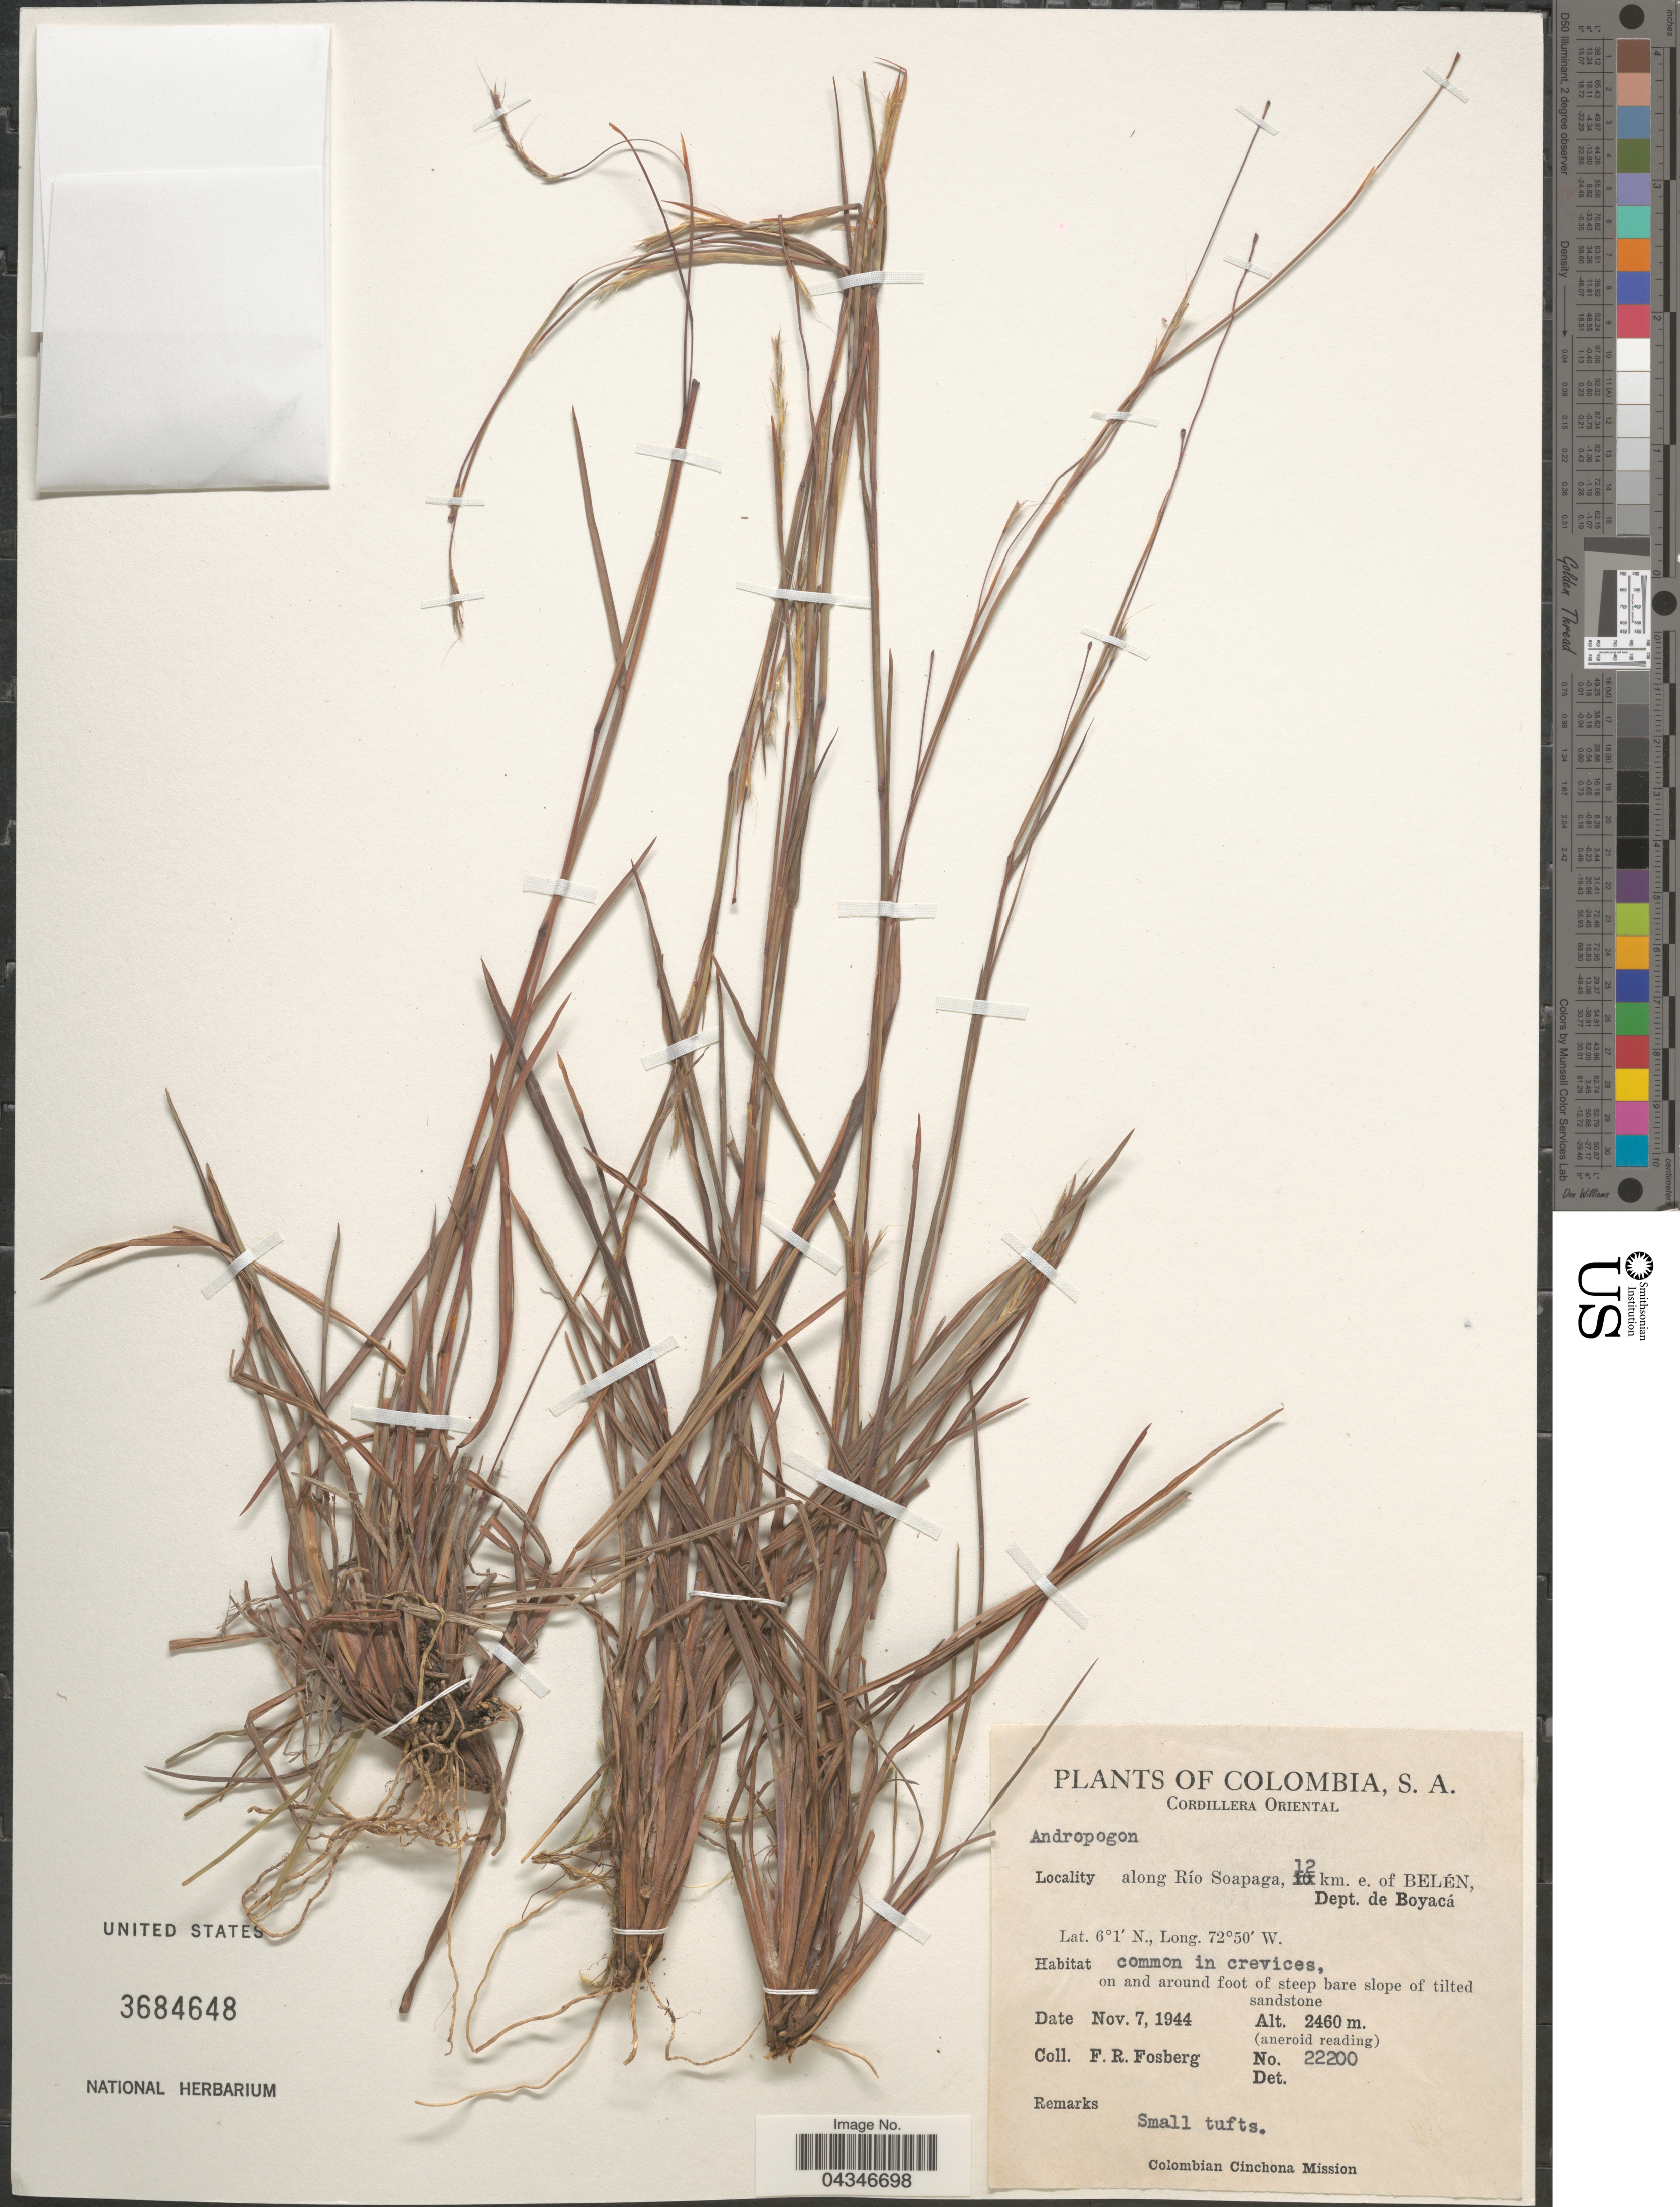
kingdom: Plantae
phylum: Tracheophyta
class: Liliopsida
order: Poales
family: Poaceae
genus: Andropogon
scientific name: Andropogon sp.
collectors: F. R. Fosberg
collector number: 22200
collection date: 1944-11-07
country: Colombia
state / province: Boyacá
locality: Cordillera Oriental. Along Río Soapaga, 12 km. e. of Belén, Dept. de Boyacá.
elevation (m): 2460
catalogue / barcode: US 3684648